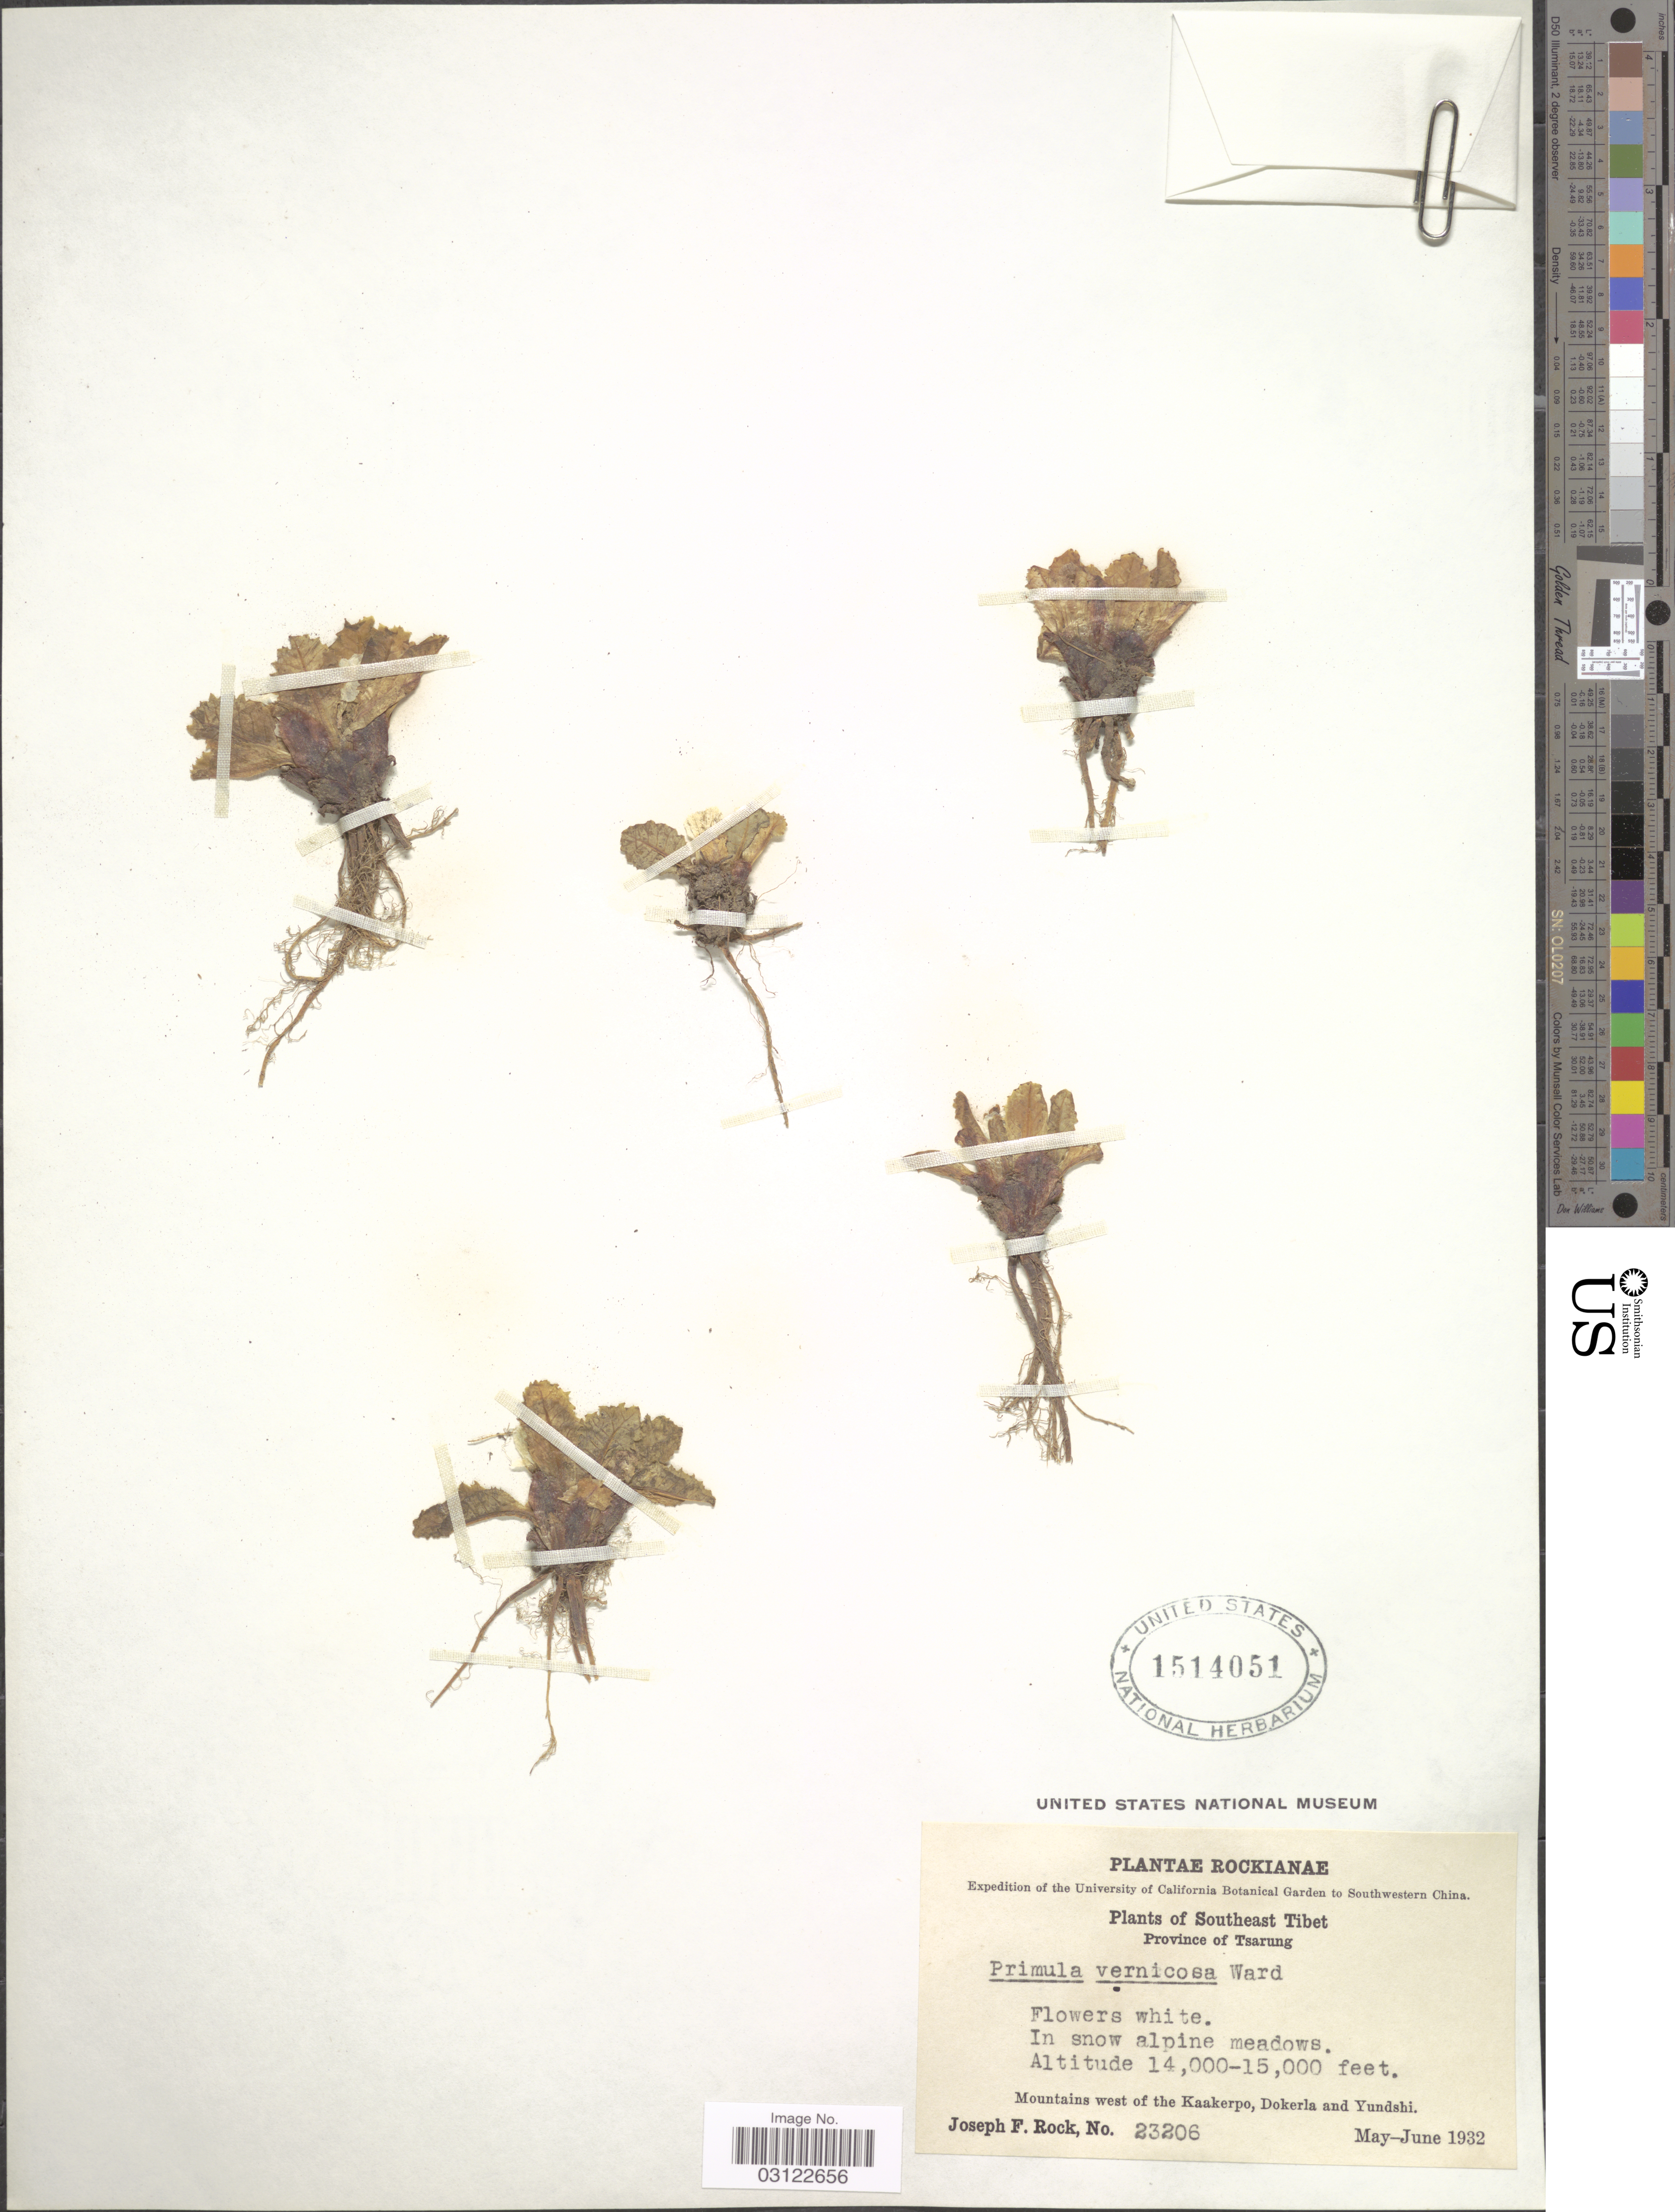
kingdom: Plantae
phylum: Tracheophyta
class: Magnoliopsida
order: Ericales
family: Primulaceae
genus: Primula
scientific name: Primula vernicosa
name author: Kingdon-Ward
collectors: J. F. Rock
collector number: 23206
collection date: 1932-05/1932-06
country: China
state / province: Xizang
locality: Southwestern China. Southeast Tibet. Province of Tsarung. In snow alpine meadows. Mountains west of the Kaakerpo, Dokerla and Yundshi.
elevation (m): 4267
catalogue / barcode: US 1514051